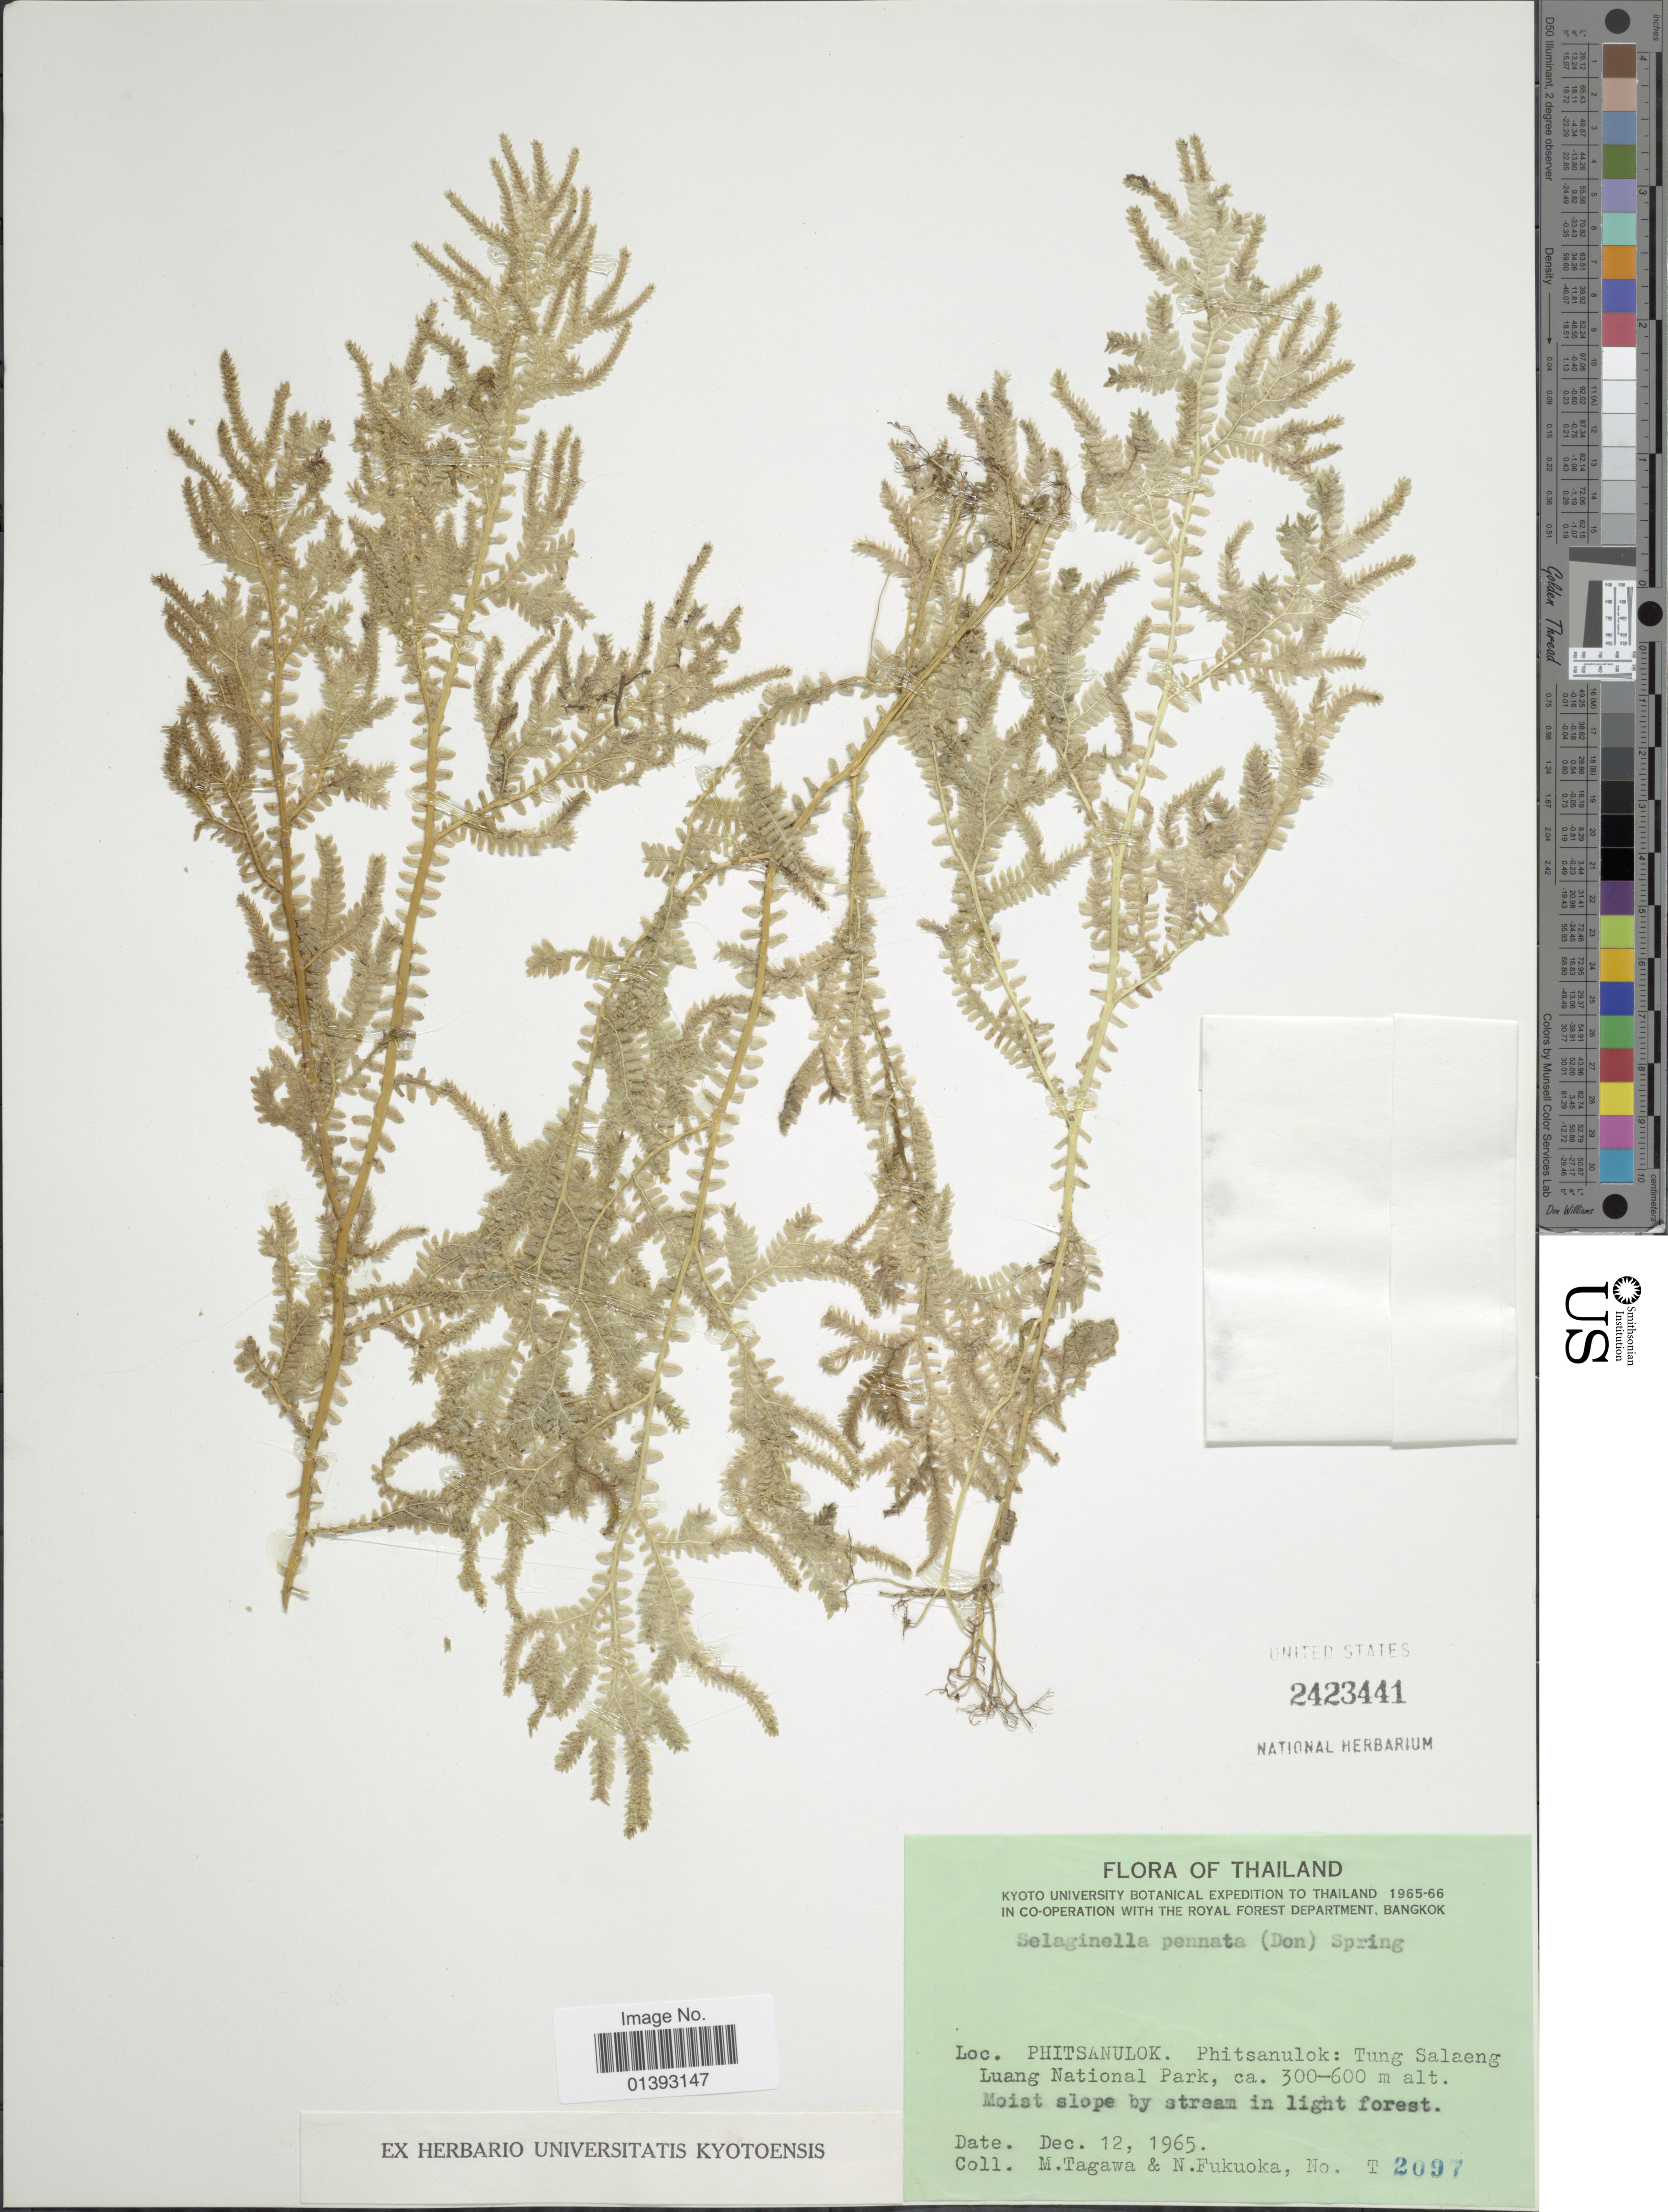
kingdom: Plantae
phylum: Tracheophyta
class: Lycopodiopsida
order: Selaginellales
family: Selaginellaceae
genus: Selaginella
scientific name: Selaginella pennata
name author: (D. Don) Spring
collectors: M. Tagawa & N. Fukuoka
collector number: T2097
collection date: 1965-12-12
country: Thailand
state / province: Phitsanulok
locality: Tung Salaeng Luang National Park, moist slope by stream in light forest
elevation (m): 300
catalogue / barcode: US 2423441